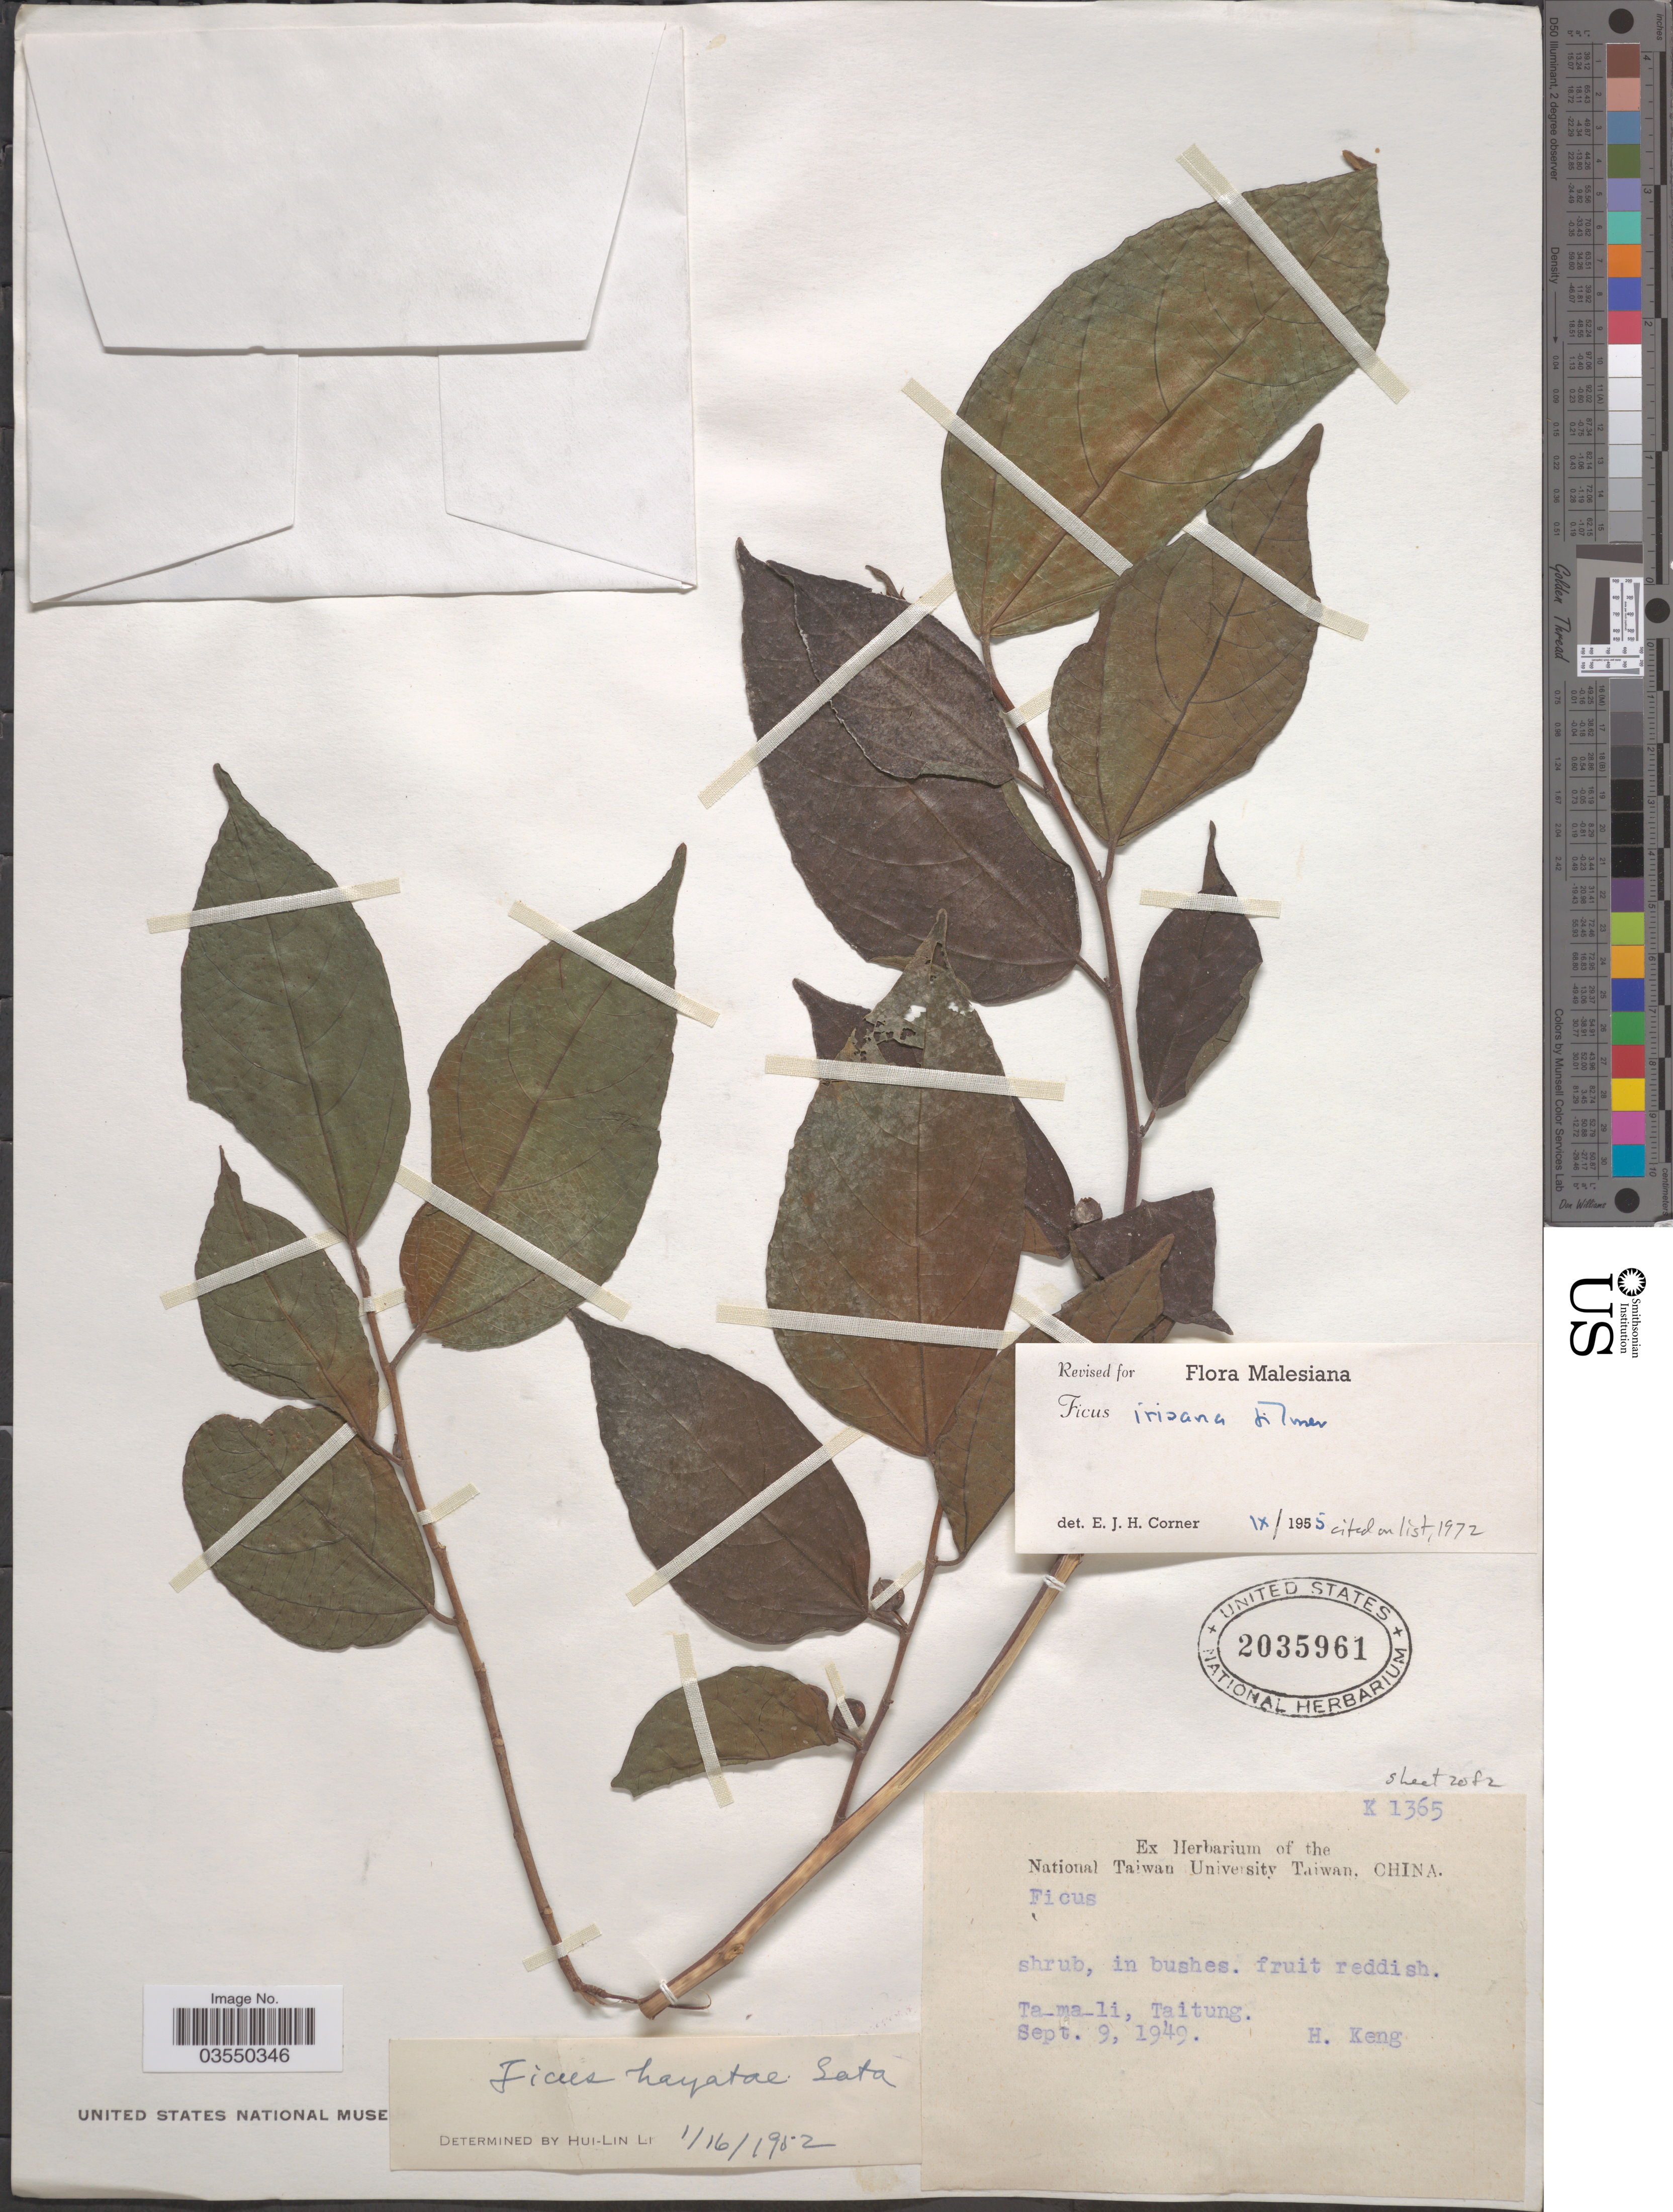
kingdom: Plantae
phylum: Tracheophyta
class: Magnoliopsida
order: Rosales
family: Moraceae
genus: Ficus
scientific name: Ficus irisana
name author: Elmer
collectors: H. Keng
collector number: K1365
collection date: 1949-09-09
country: Taiwan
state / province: Taitung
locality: Ta-ma-li.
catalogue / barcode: US 2035961